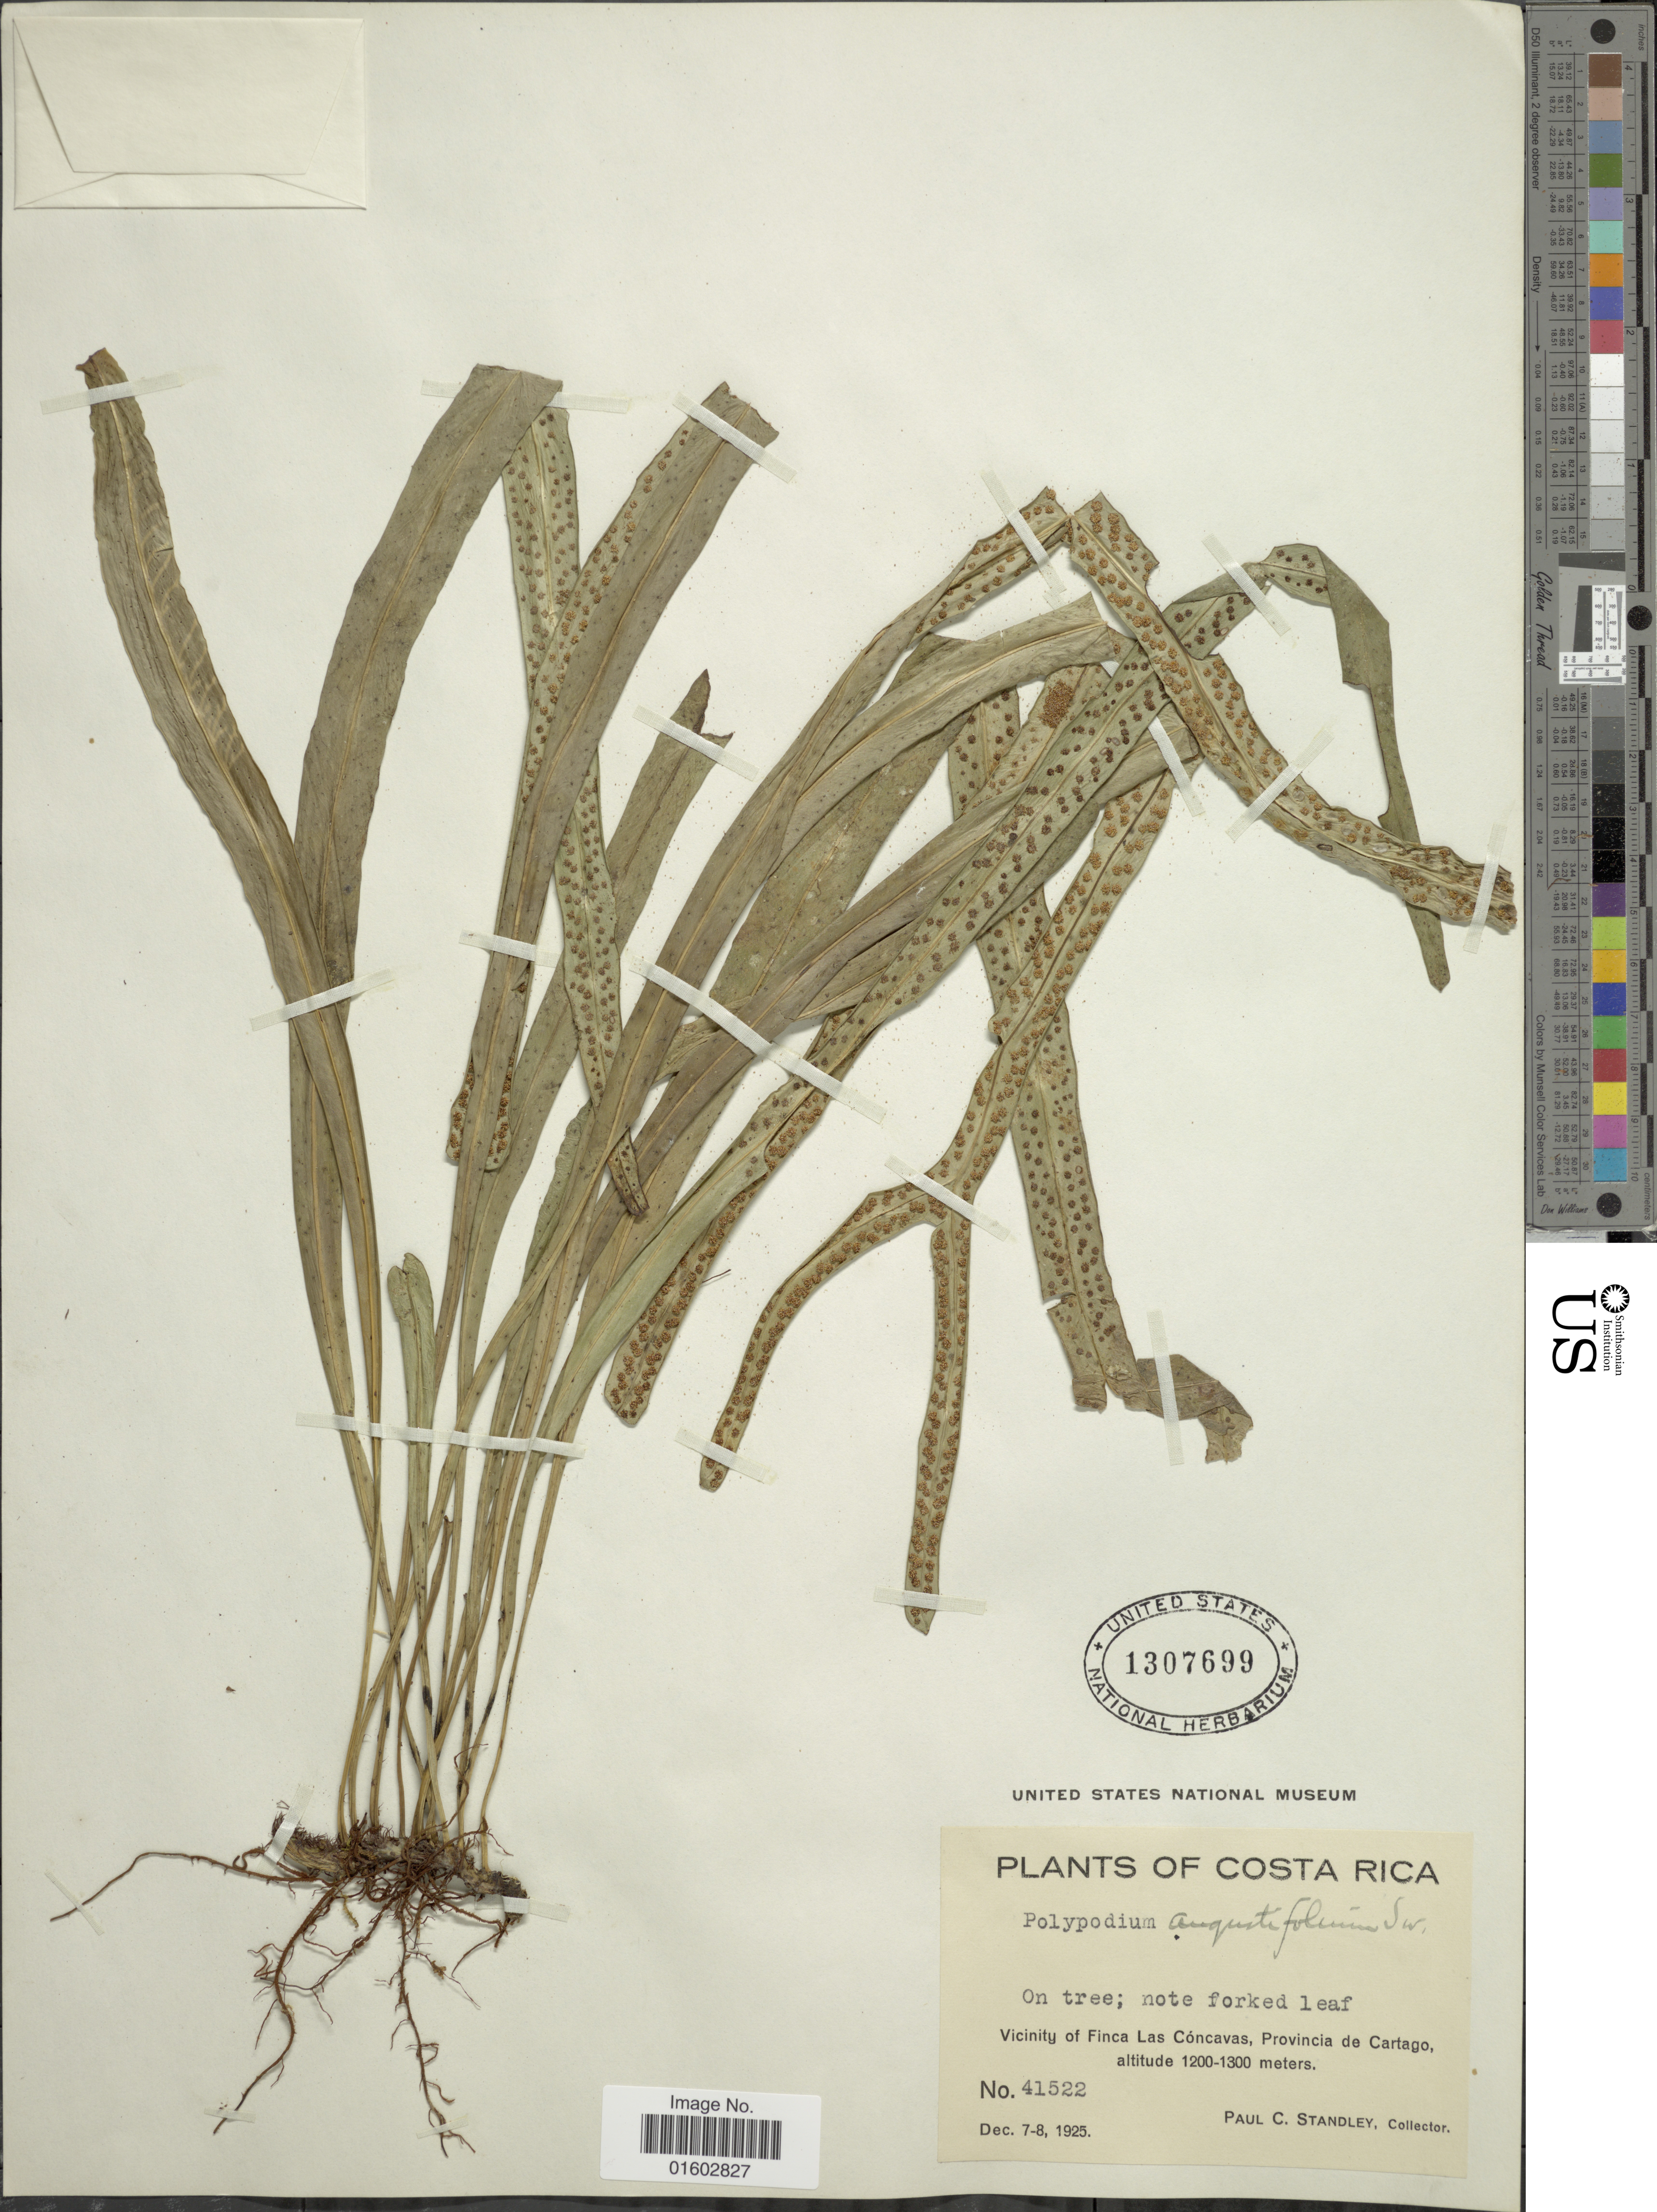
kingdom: Plantae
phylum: Tracheophyta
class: Polypodiopsida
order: Polypodiales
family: Polypodiaceae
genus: Campyloneurum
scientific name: Campyloneurum angustifolium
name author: (Sw.) Fée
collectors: P. C. Standley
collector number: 41522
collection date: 1925-12-07/1925-12-08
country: Costa Rica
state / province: Cartago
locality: Vicinity of Finca Las Concavas, Provincia de Cartago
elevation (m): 1200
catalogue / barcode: US 1307699